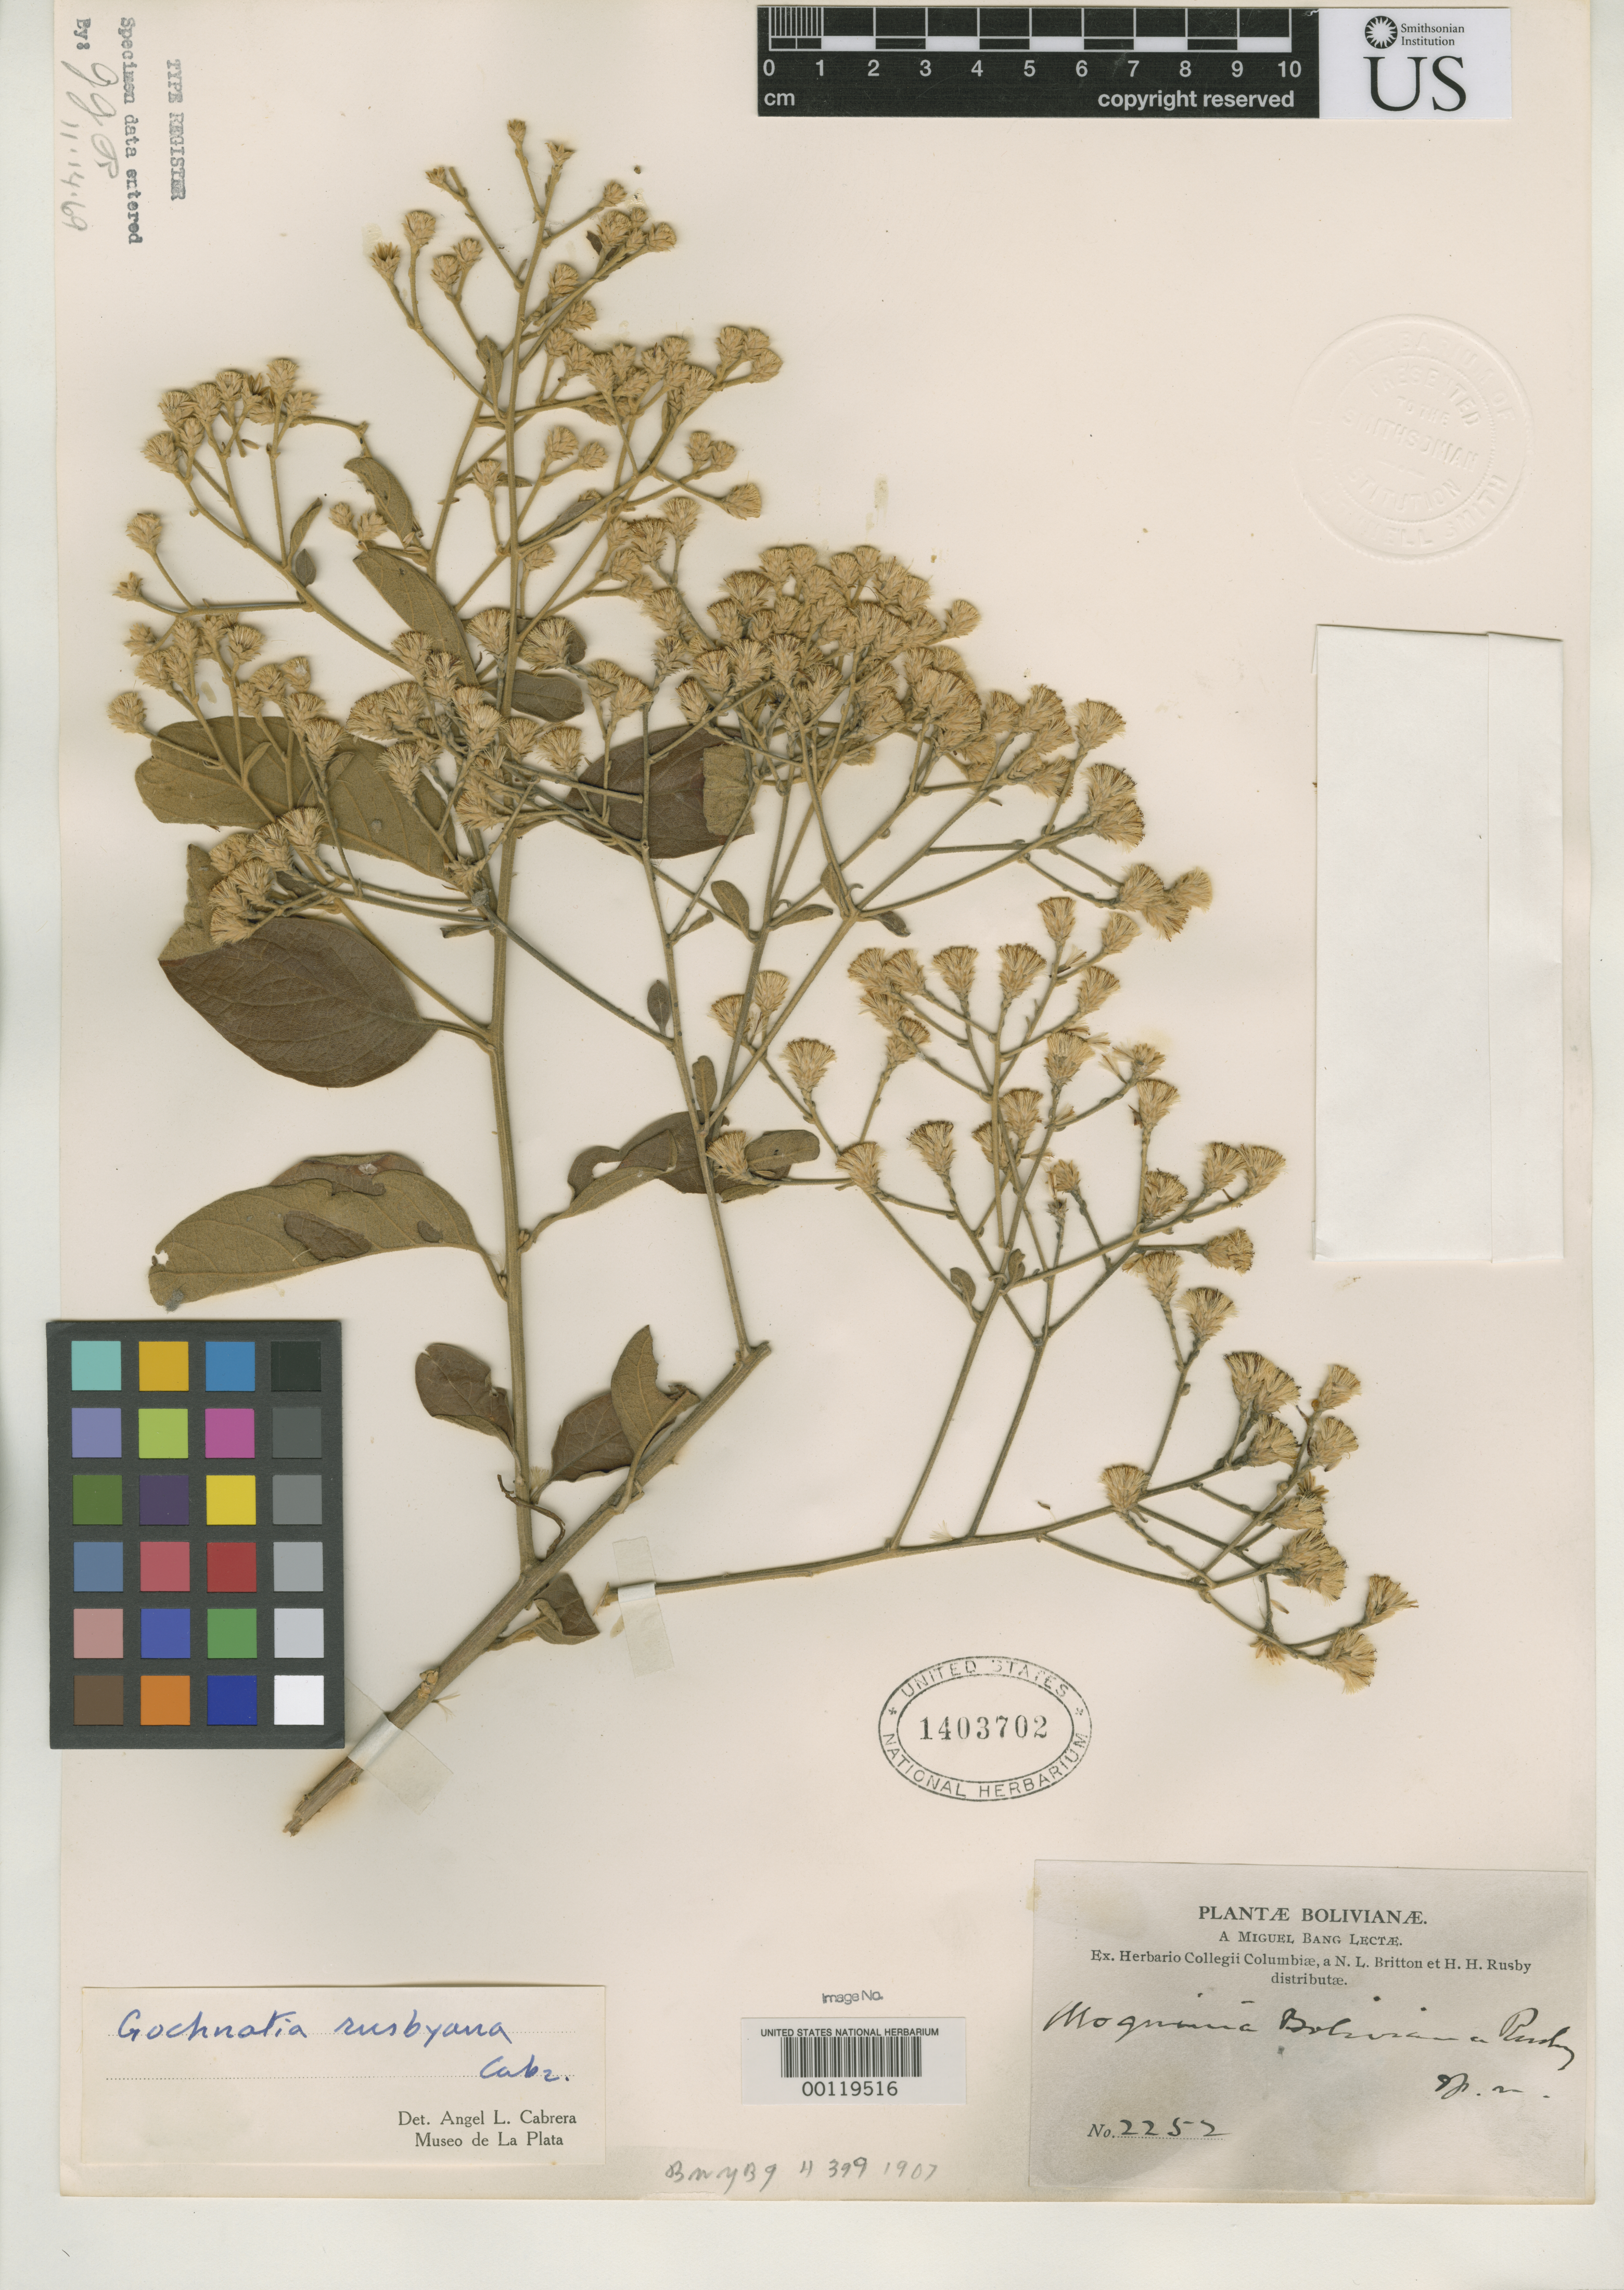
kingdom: Plantae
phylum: Tracheophyta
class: Magnoliopsida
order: Asterales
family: Asteraceae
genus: Moquinia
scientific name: Moquinia boliviana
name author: Rusby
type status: Isotype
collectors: M. Bang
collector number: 2252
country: Bolivia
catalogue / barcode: US 1403702